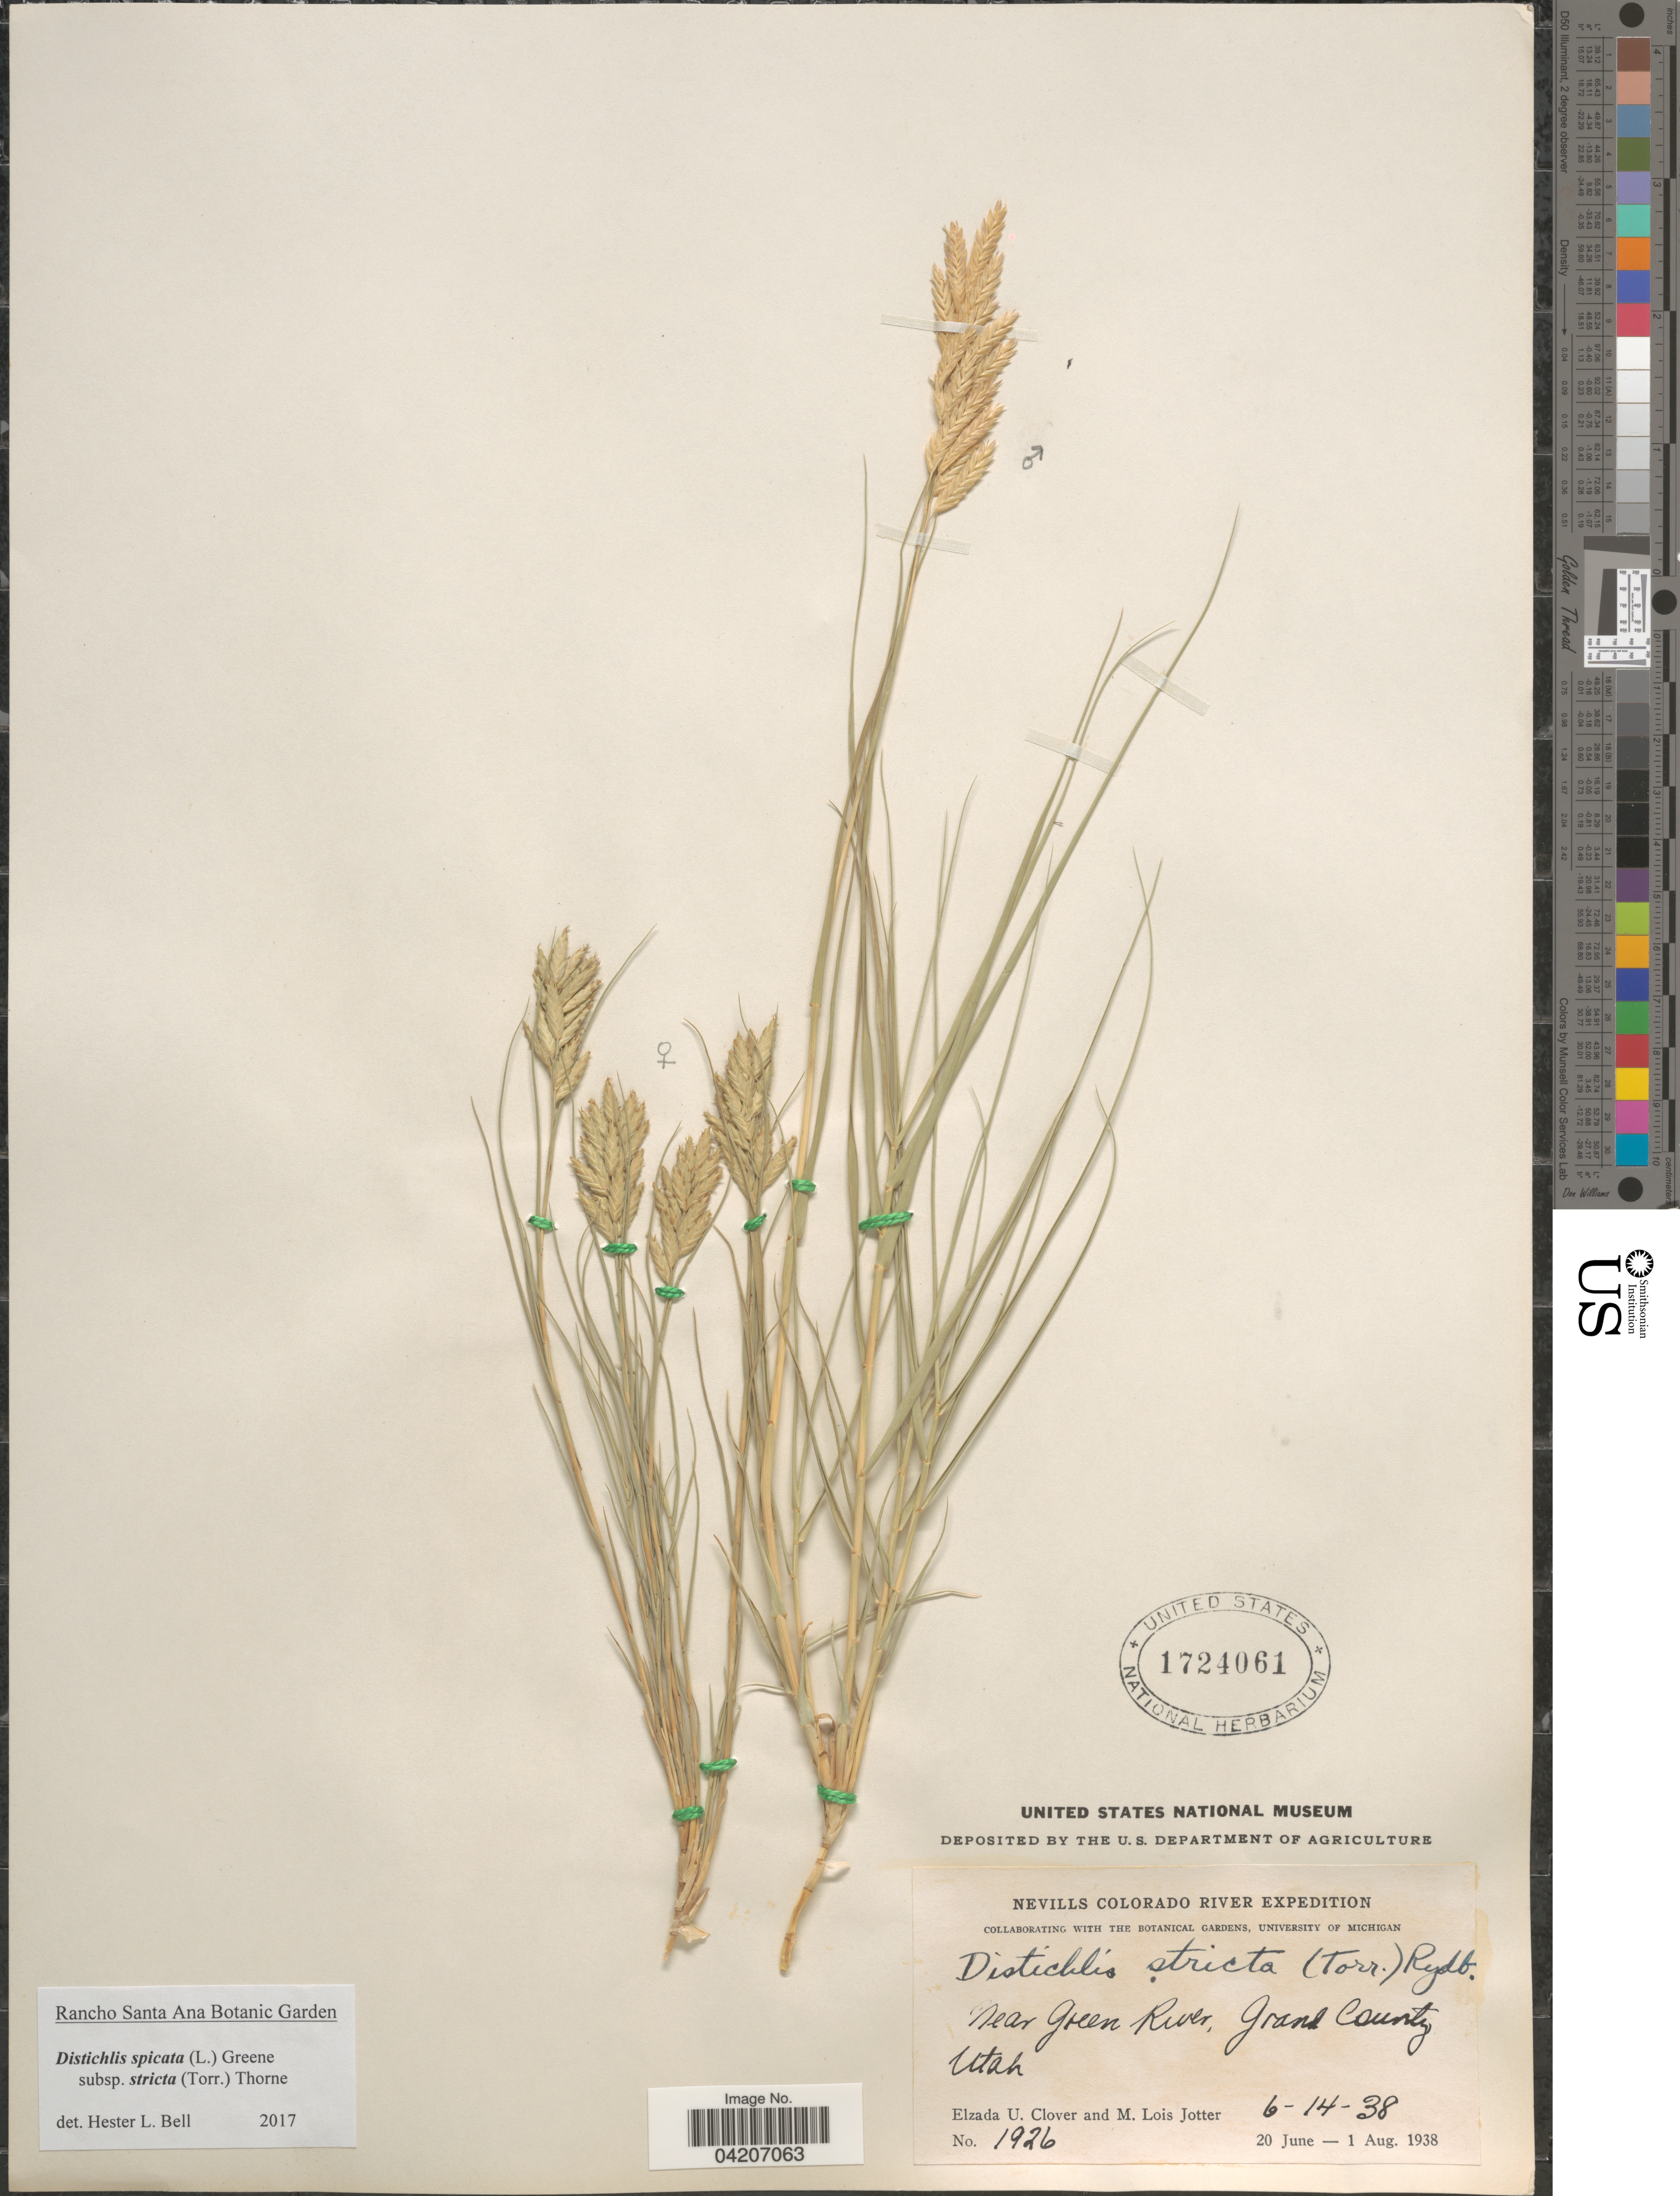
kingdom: Plantae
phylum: Tracheophyta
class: Liliopsida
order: Poales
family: Poaceae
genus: Distichlis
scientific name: Distichlis spicata subsp. stricta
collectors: E. U. Clover & M. Jotter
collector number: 1926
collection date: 1938-06-14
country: United States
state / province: Utah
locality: Nevills Colorado River Expedition. Near Green River, Grand County.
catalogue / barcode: US 1724061